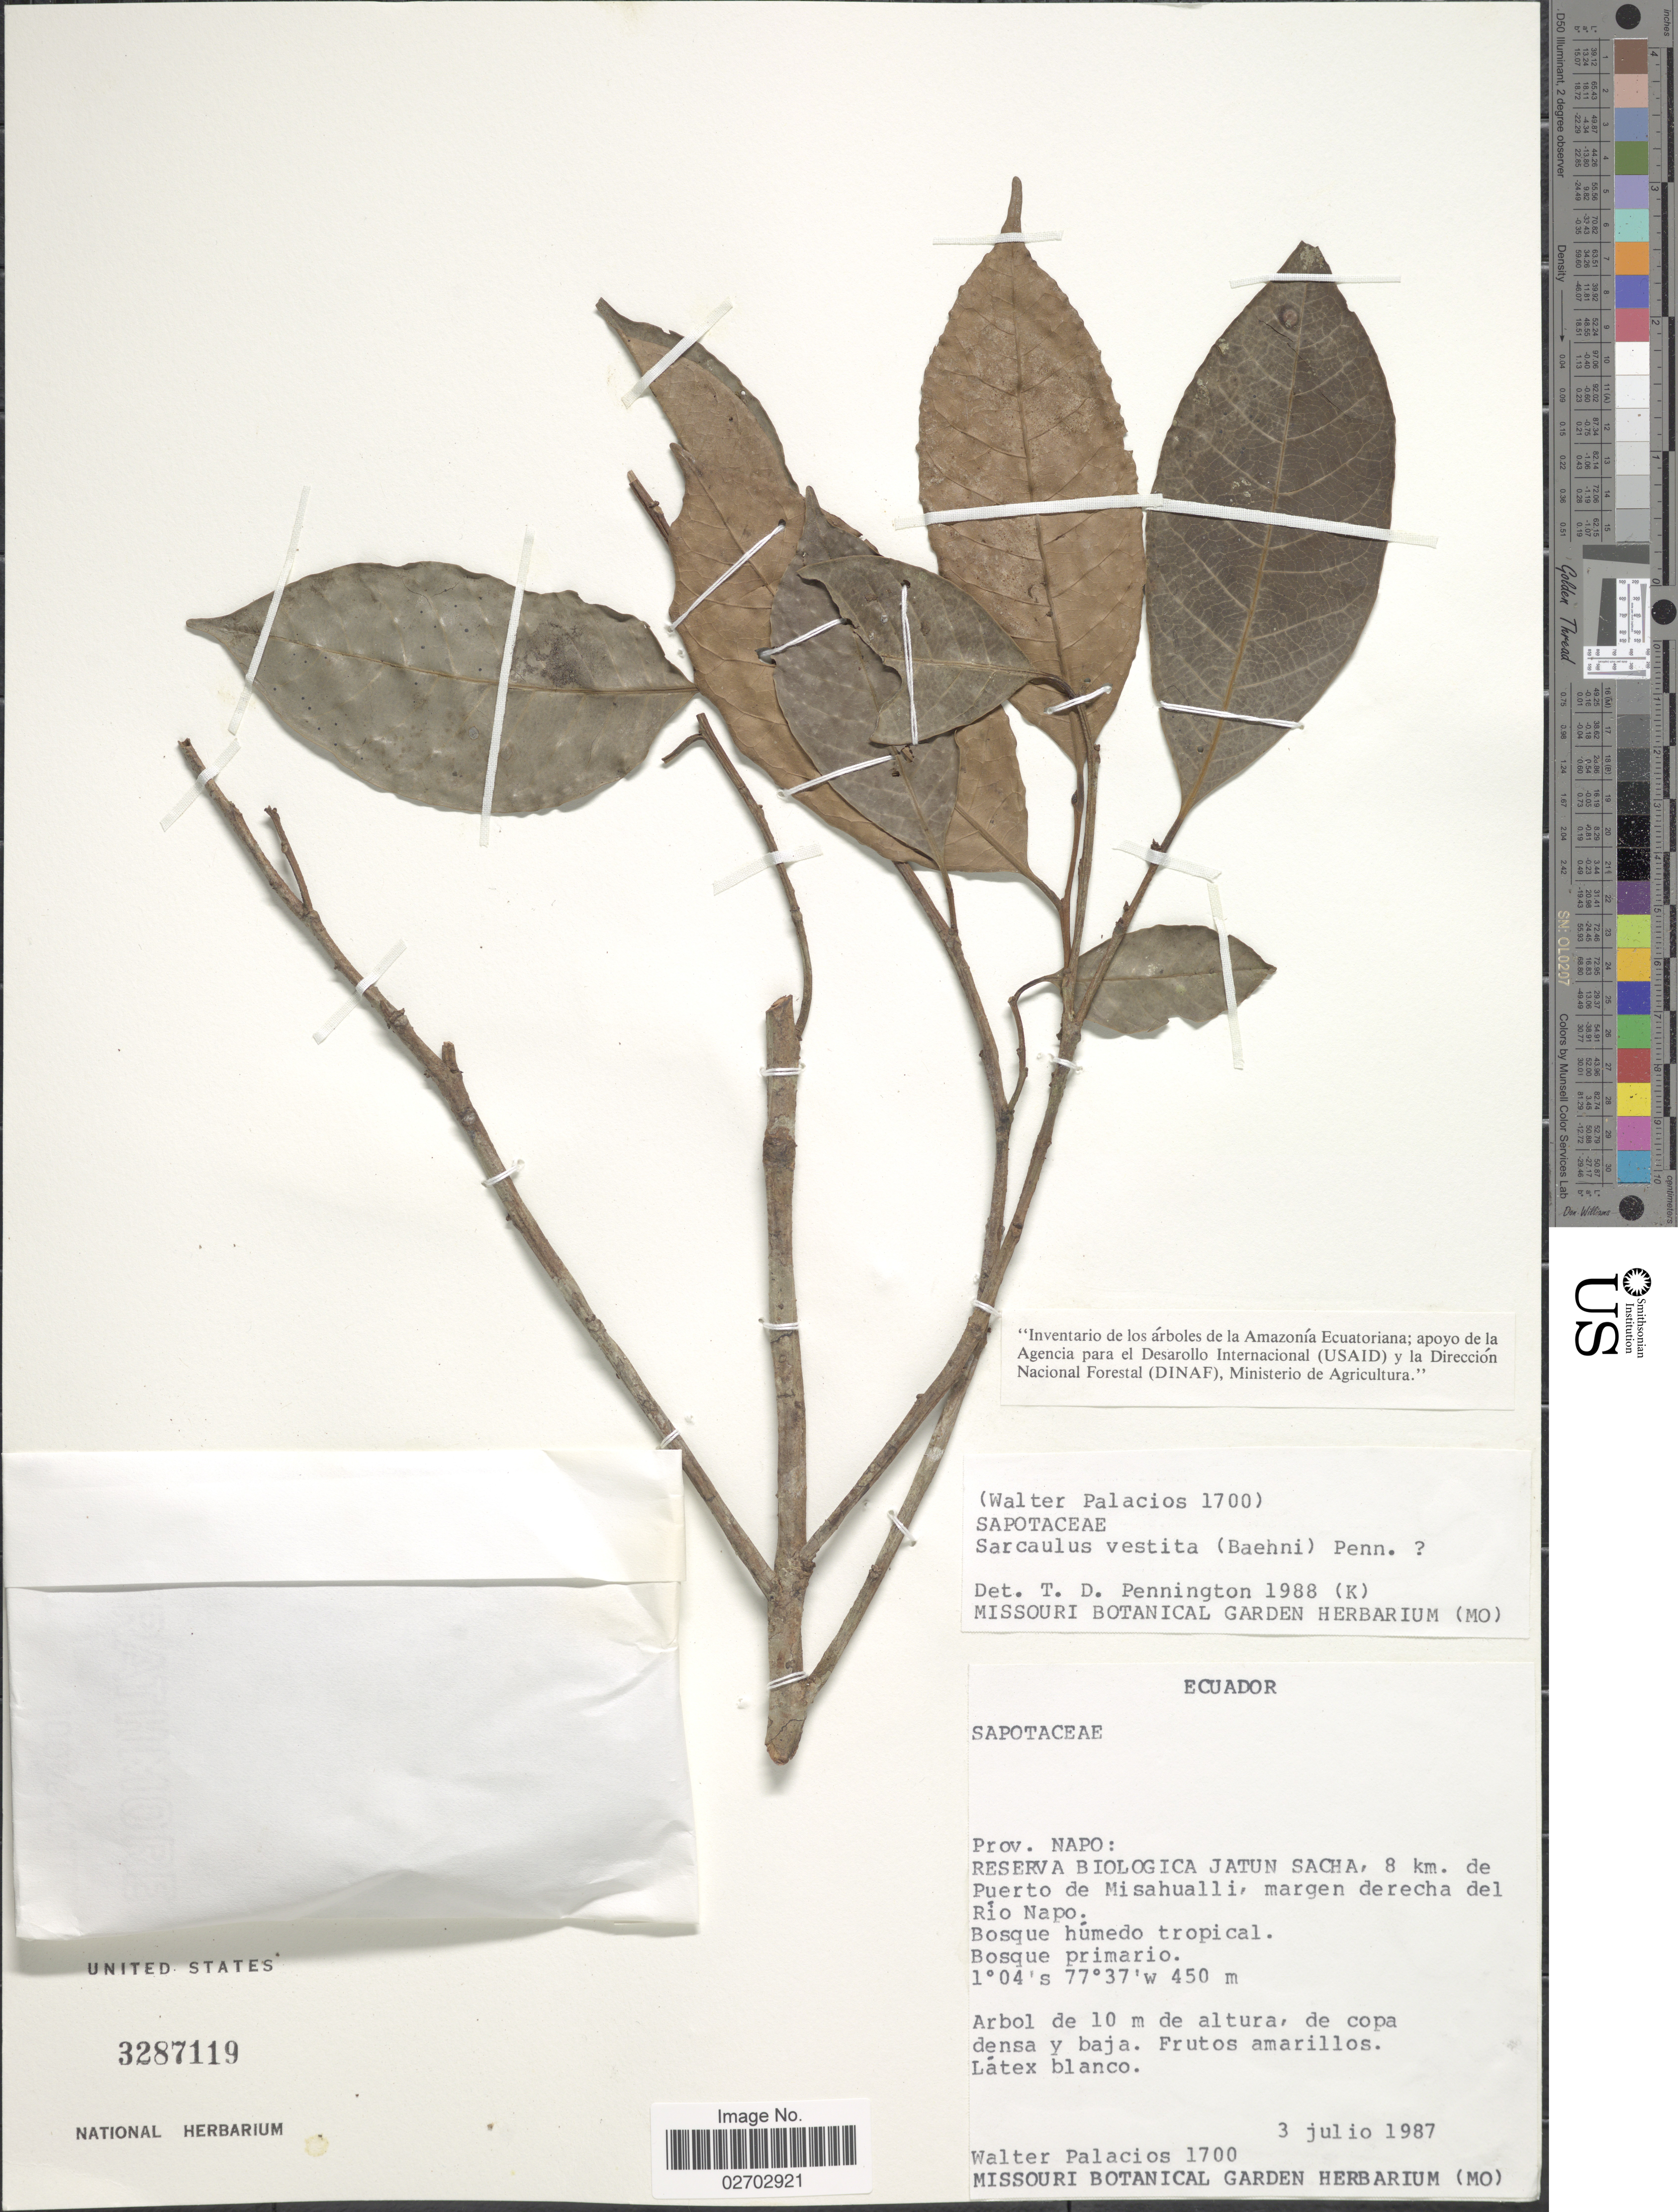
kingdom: Plantae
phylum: Tracheophyta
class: Magnoliopsida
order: Ericales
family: Sapotaceae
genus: Sarcaulus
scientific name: Sarcaulus vestitus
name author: (Baehni) T.D. Penn.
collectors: W. Palacios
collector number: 1700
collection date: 1987-07-03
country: Ecuador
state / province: Napo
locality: Reserva Biologica Jatun Sacha, 8 km. de Puerto de Misahualli, margen derecha del Rio Napo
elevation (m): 450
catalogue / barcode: US 3287119